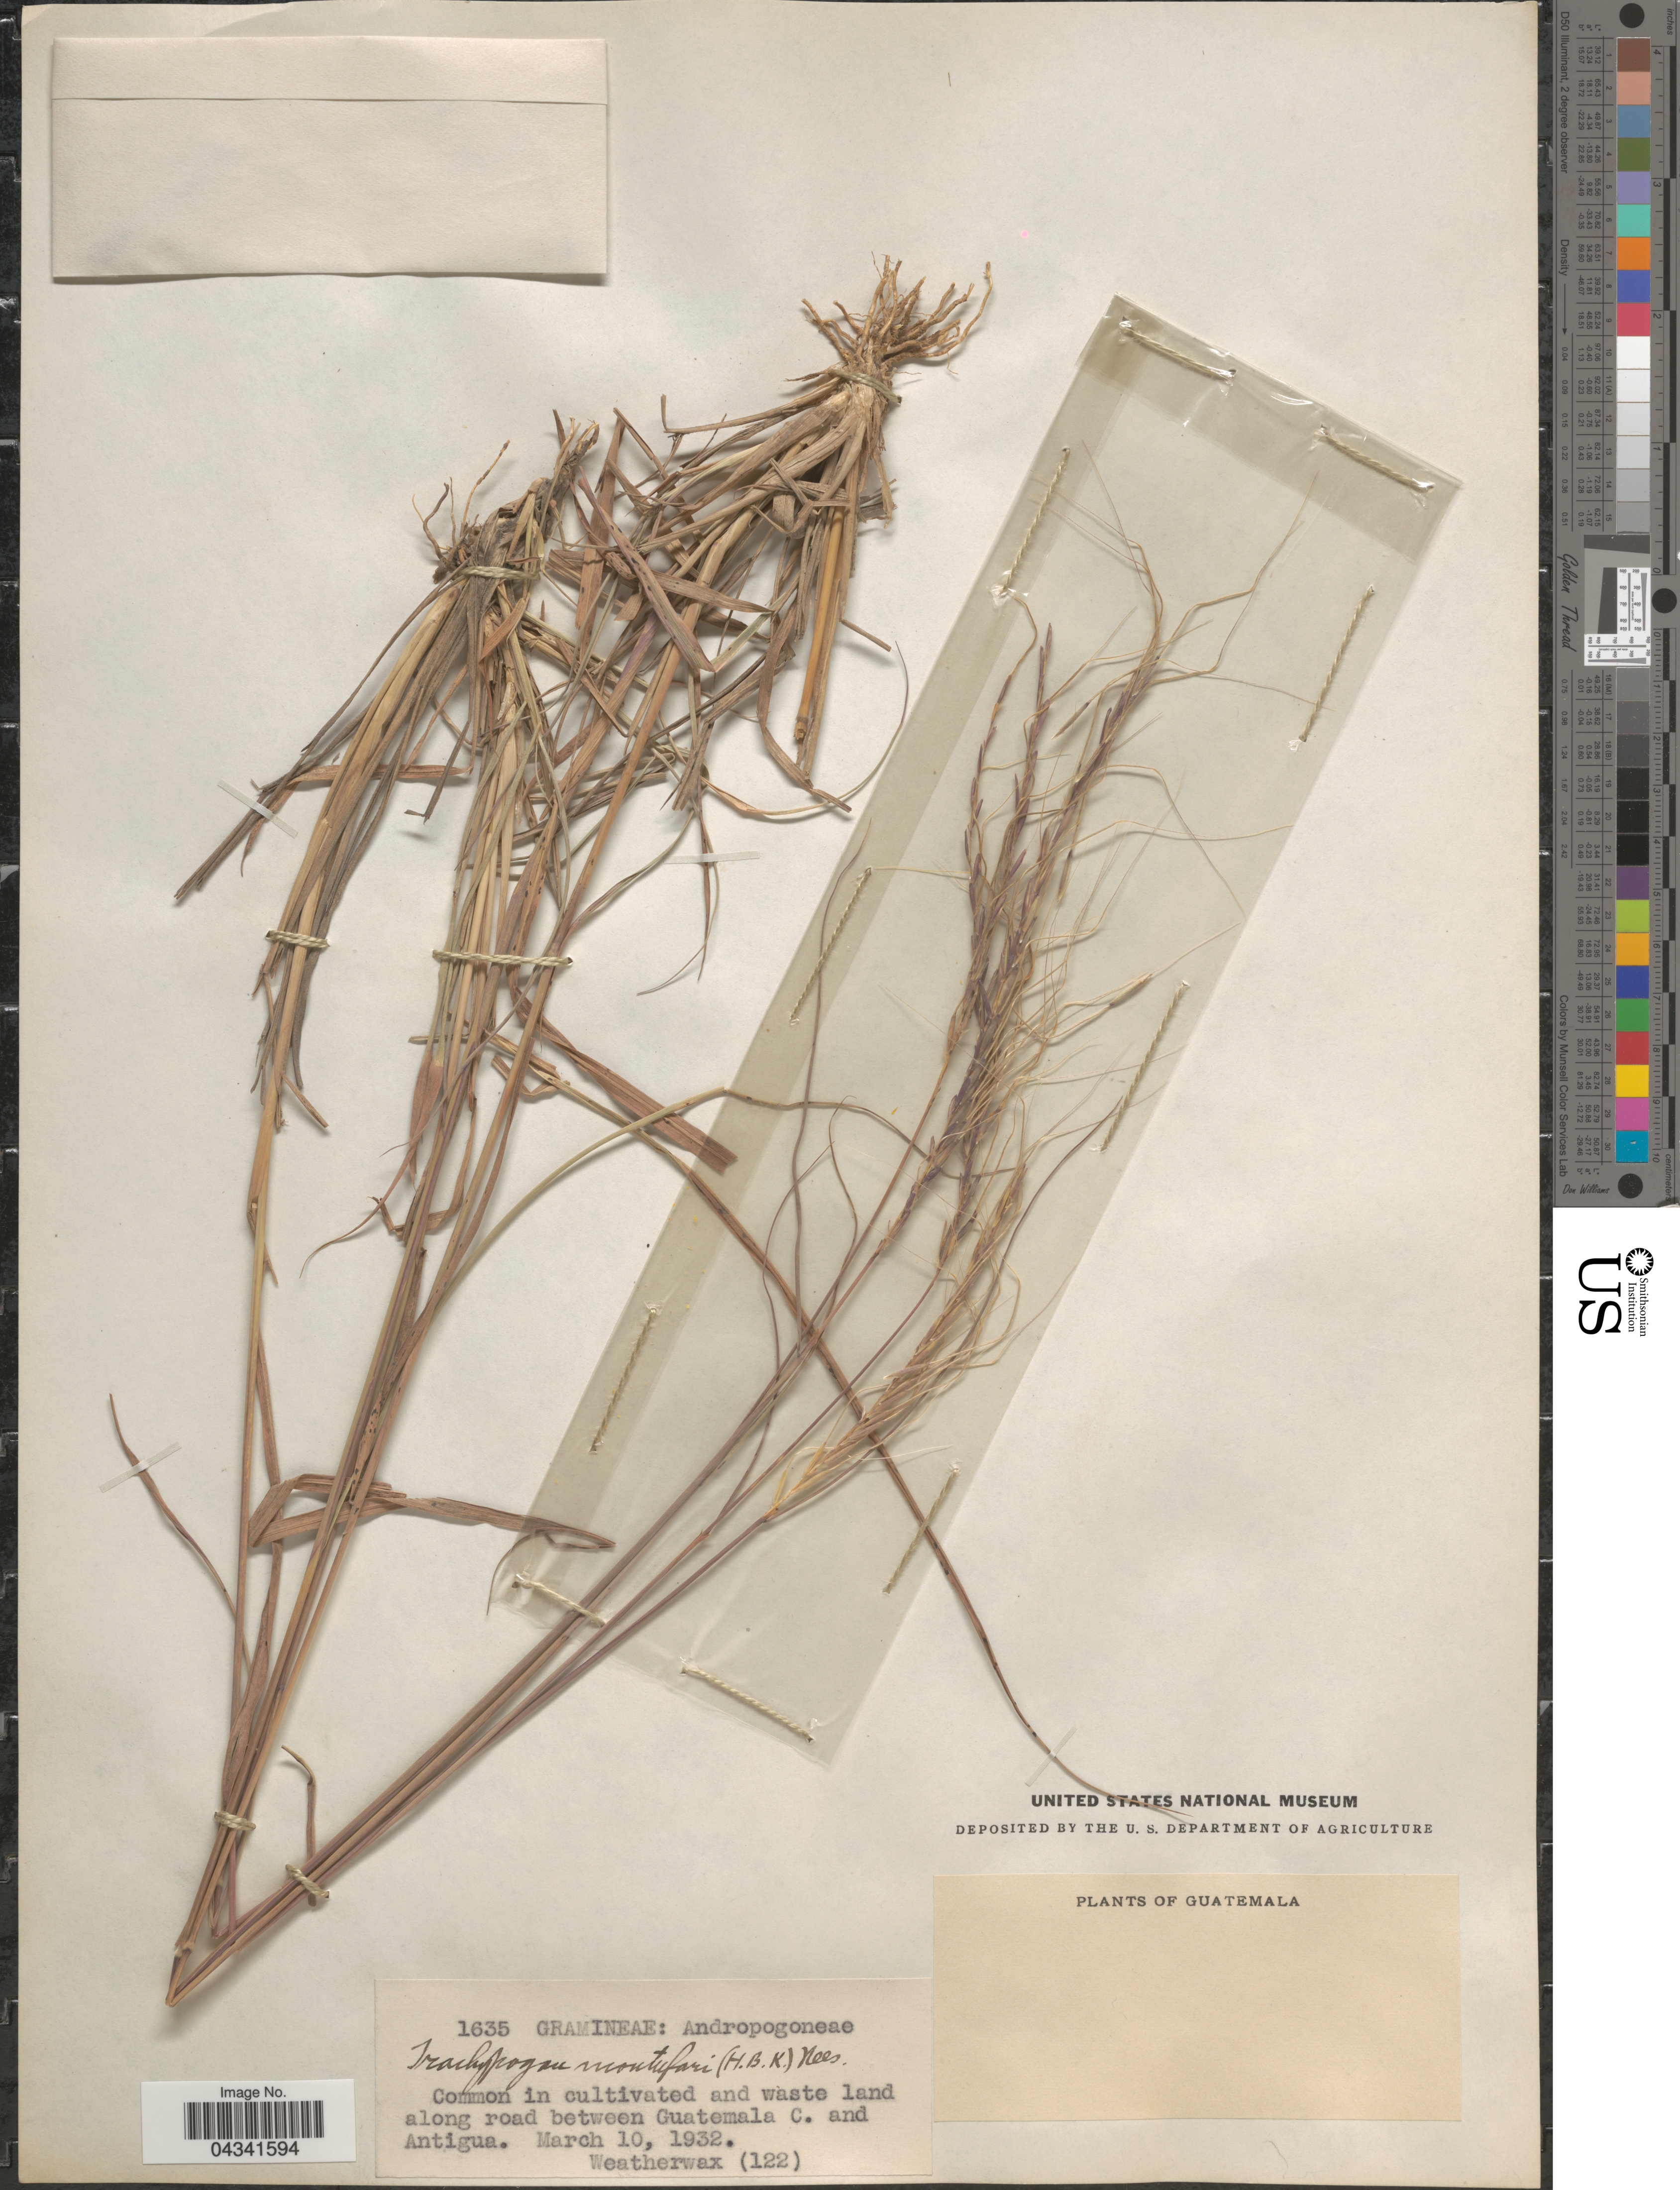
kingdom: Plantae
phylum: Tracheophyta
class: Liliopsida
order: Poales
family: Poaceae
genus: Trachypogon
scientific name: Trachypogon spicatus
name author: (L. f.) Kuntze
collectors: -. Weatherwax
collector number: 122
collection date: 1932-03-10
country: Guatemala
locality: Common in cultivated and waste land along road between Guatemale C. and Antigua.